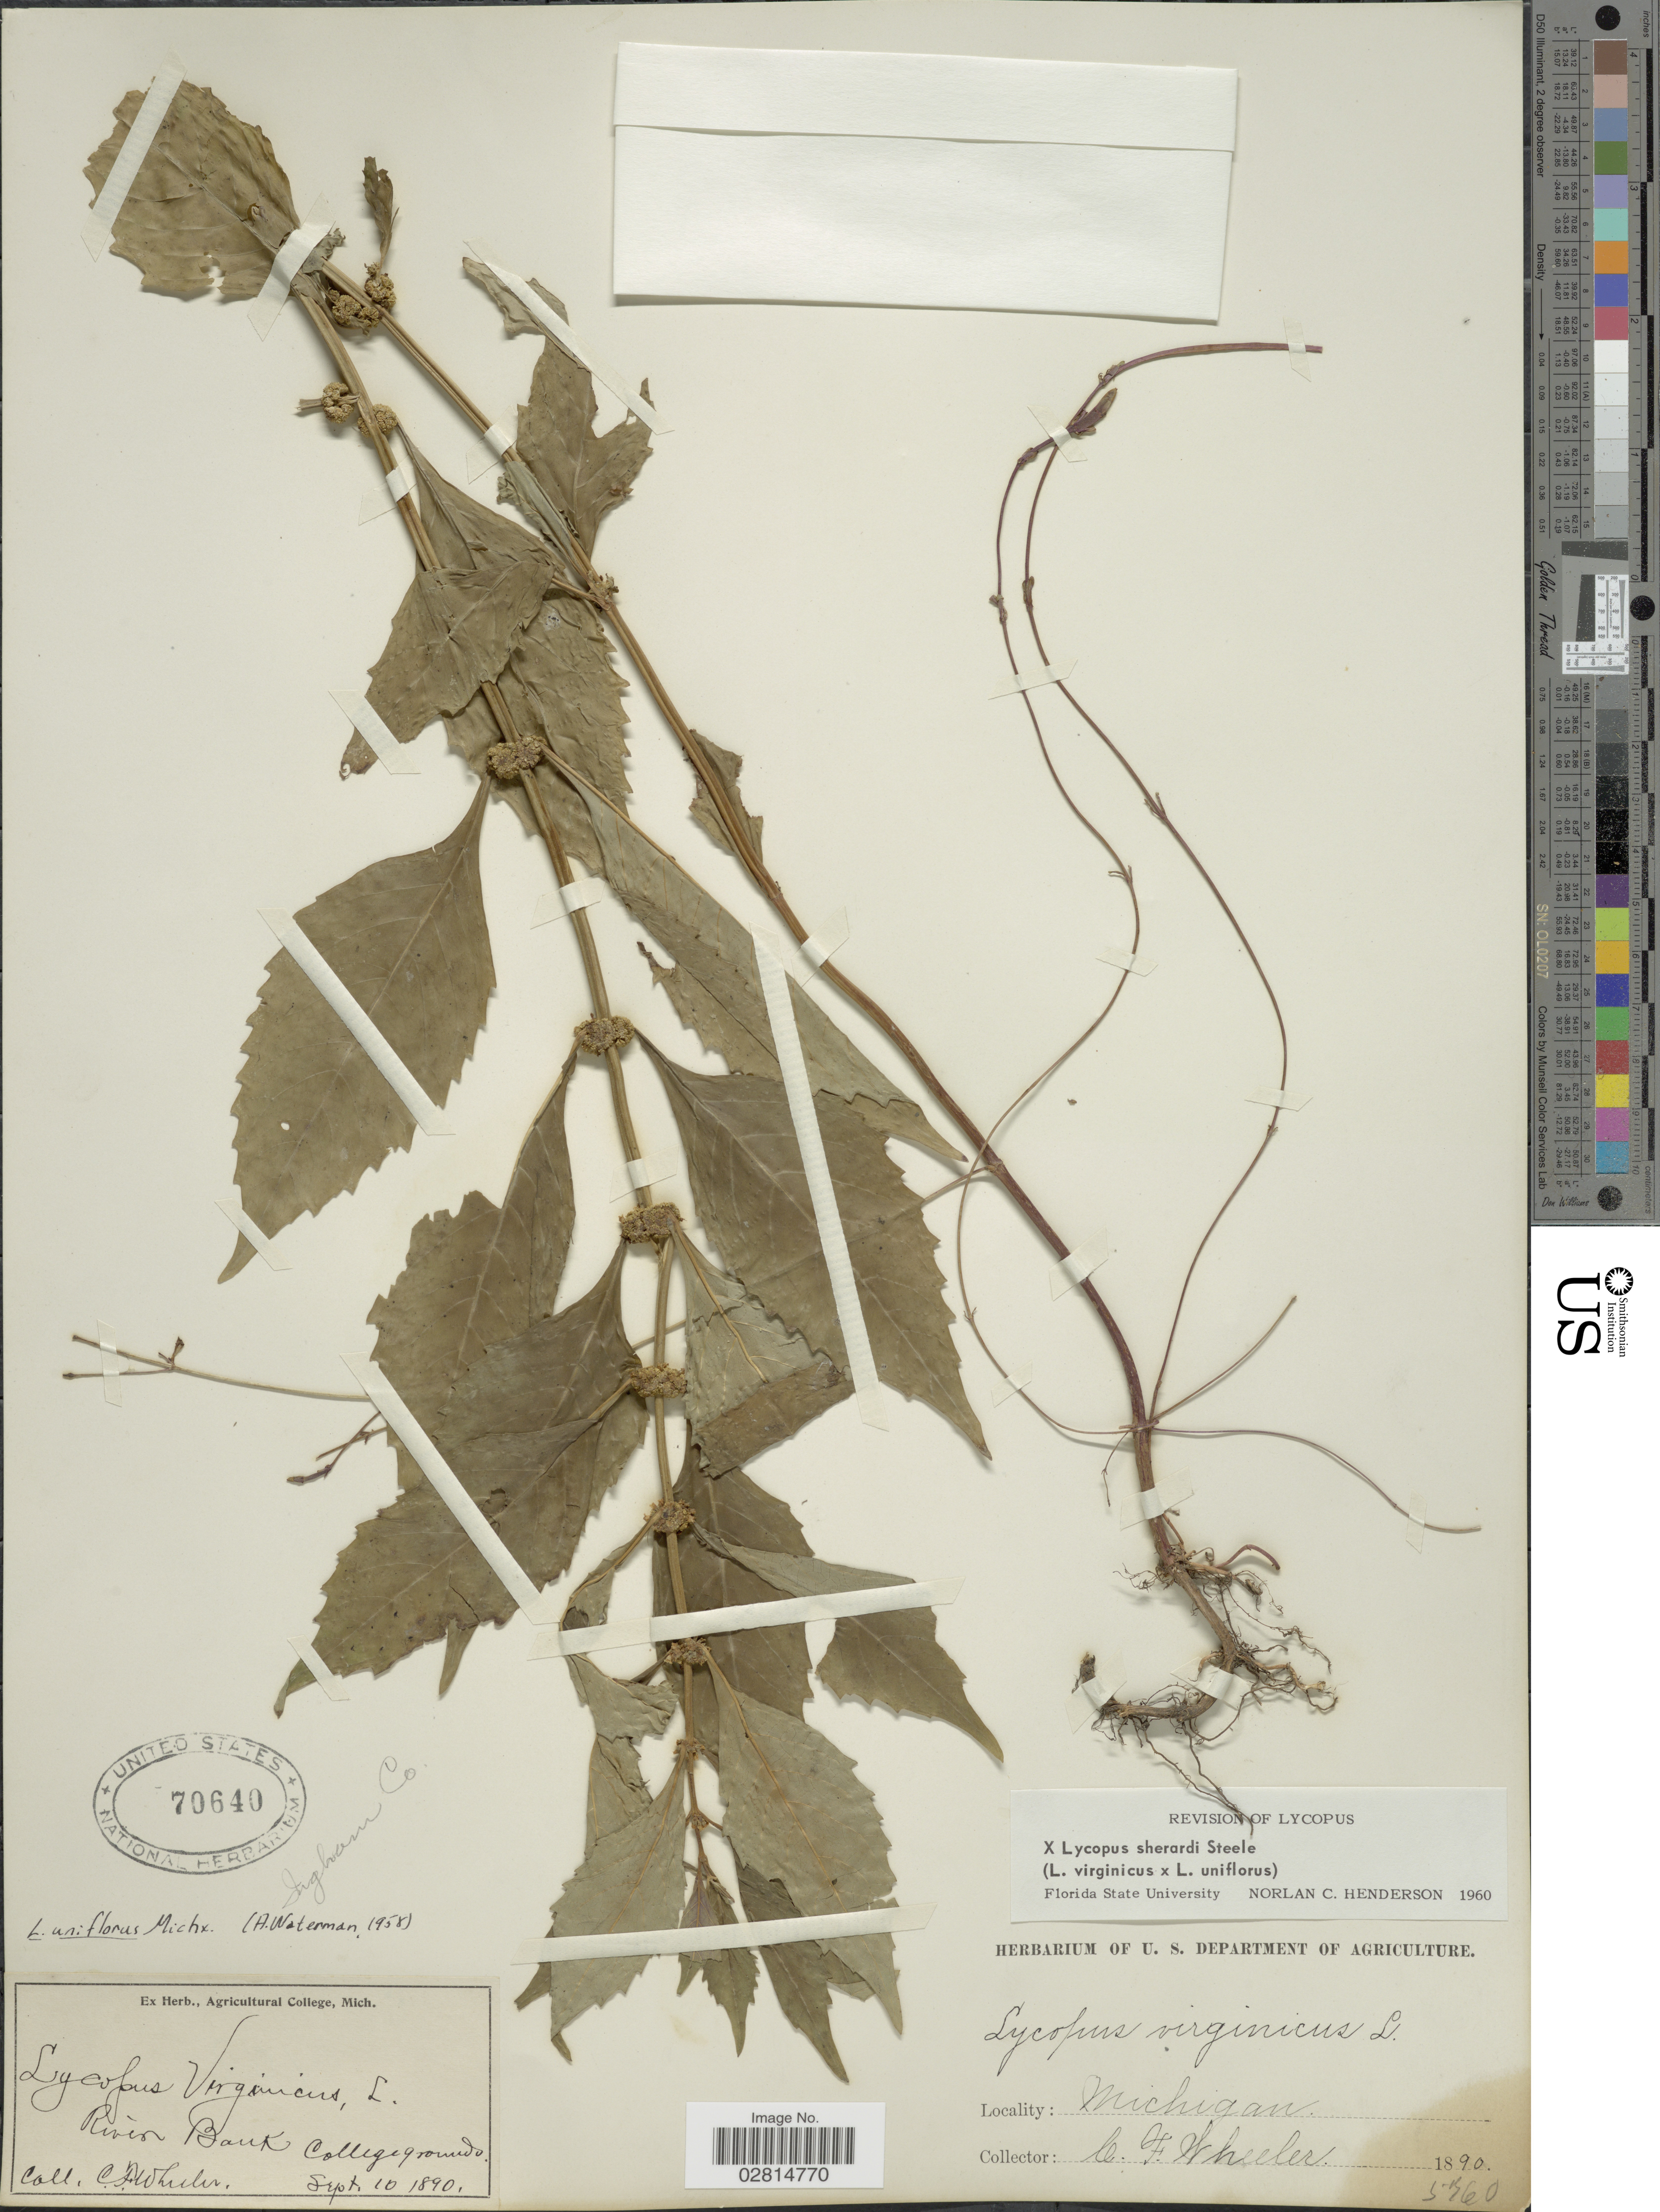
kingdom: Plantae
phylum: Tracheophyta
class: Magnoliopsida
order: Lamiales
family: Lamiaceae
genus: Lycopus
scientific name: Lycopus x sherardii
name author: E.S. Steele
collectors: C. Wheeler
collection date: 1890-09-10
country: United States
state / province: Michigan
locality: River Bank College grounds. Ingham Co.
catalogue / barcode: US 70640